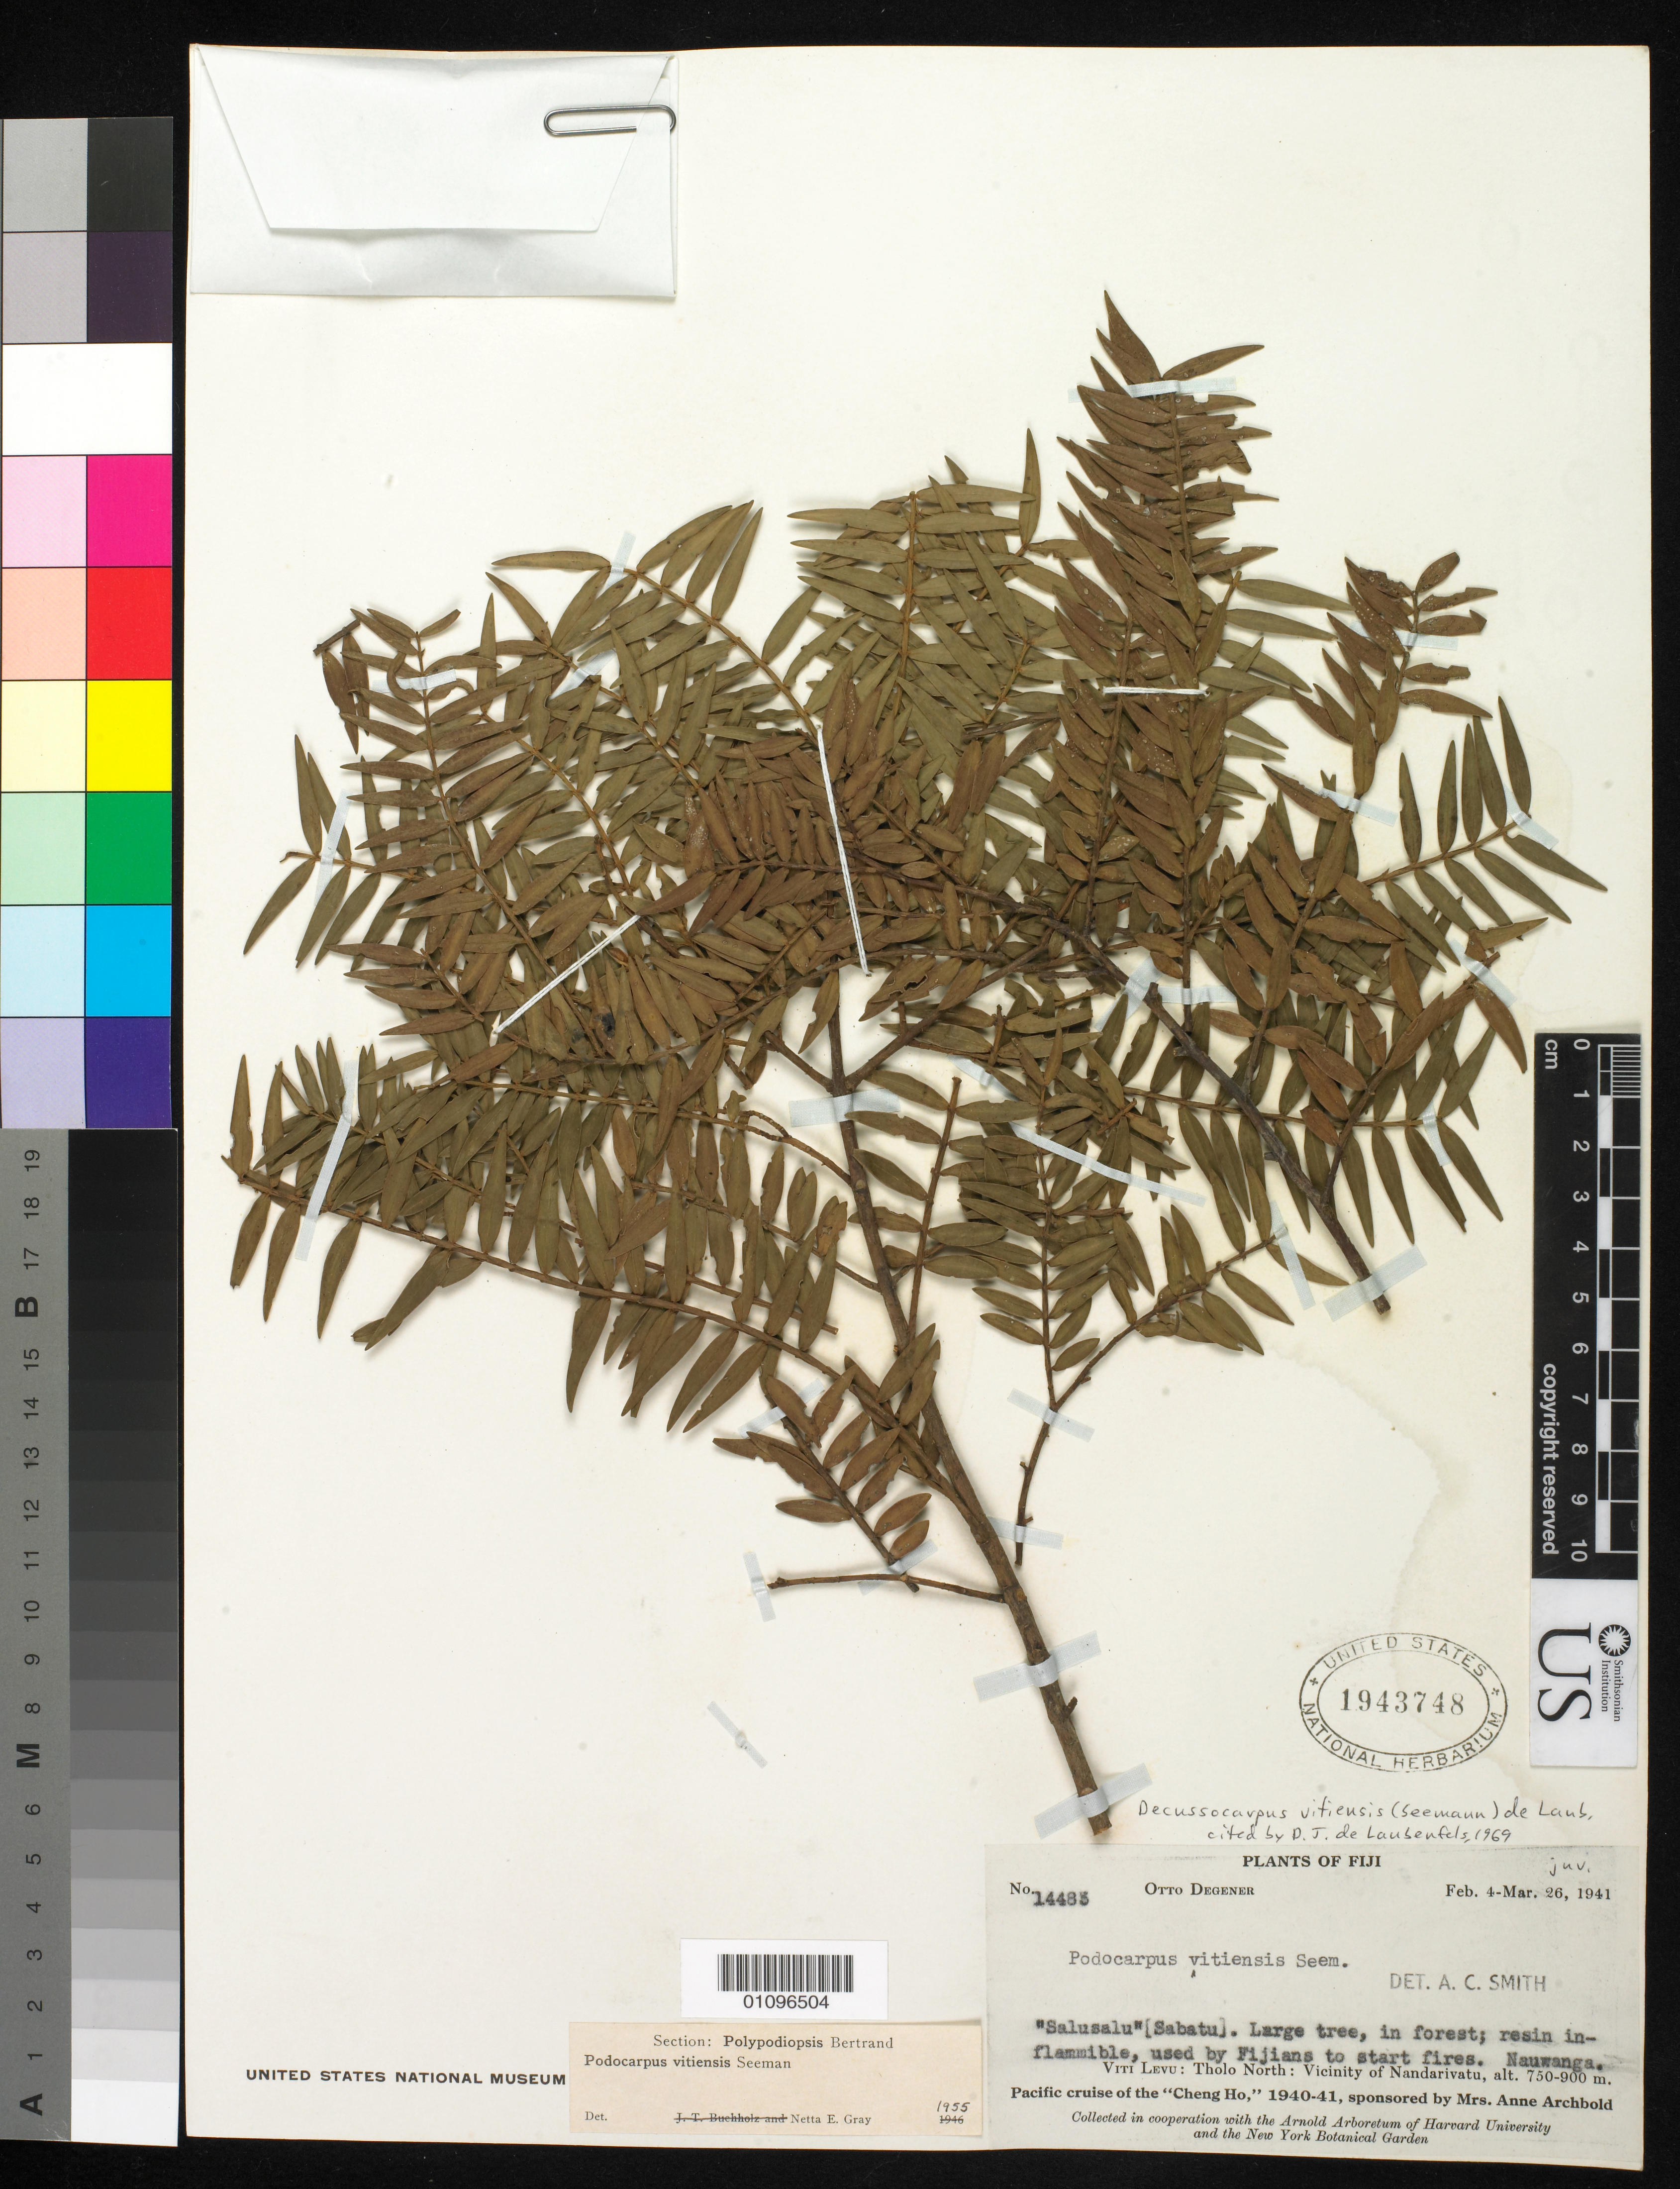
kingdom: Plantae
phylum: Tracheophyta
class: Pinopsida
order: Pinales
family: Podocarpaceae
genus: Decussocarpus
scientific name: Decussocarpus vitiensis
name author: Seem.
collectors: O. Degener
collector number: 14483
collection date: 1941-02-04/1941-03-26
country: Fiji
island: Viti Levu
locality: Tholo North: Vicinity of Nandarivatu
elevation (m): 750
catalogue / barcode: US 1943748